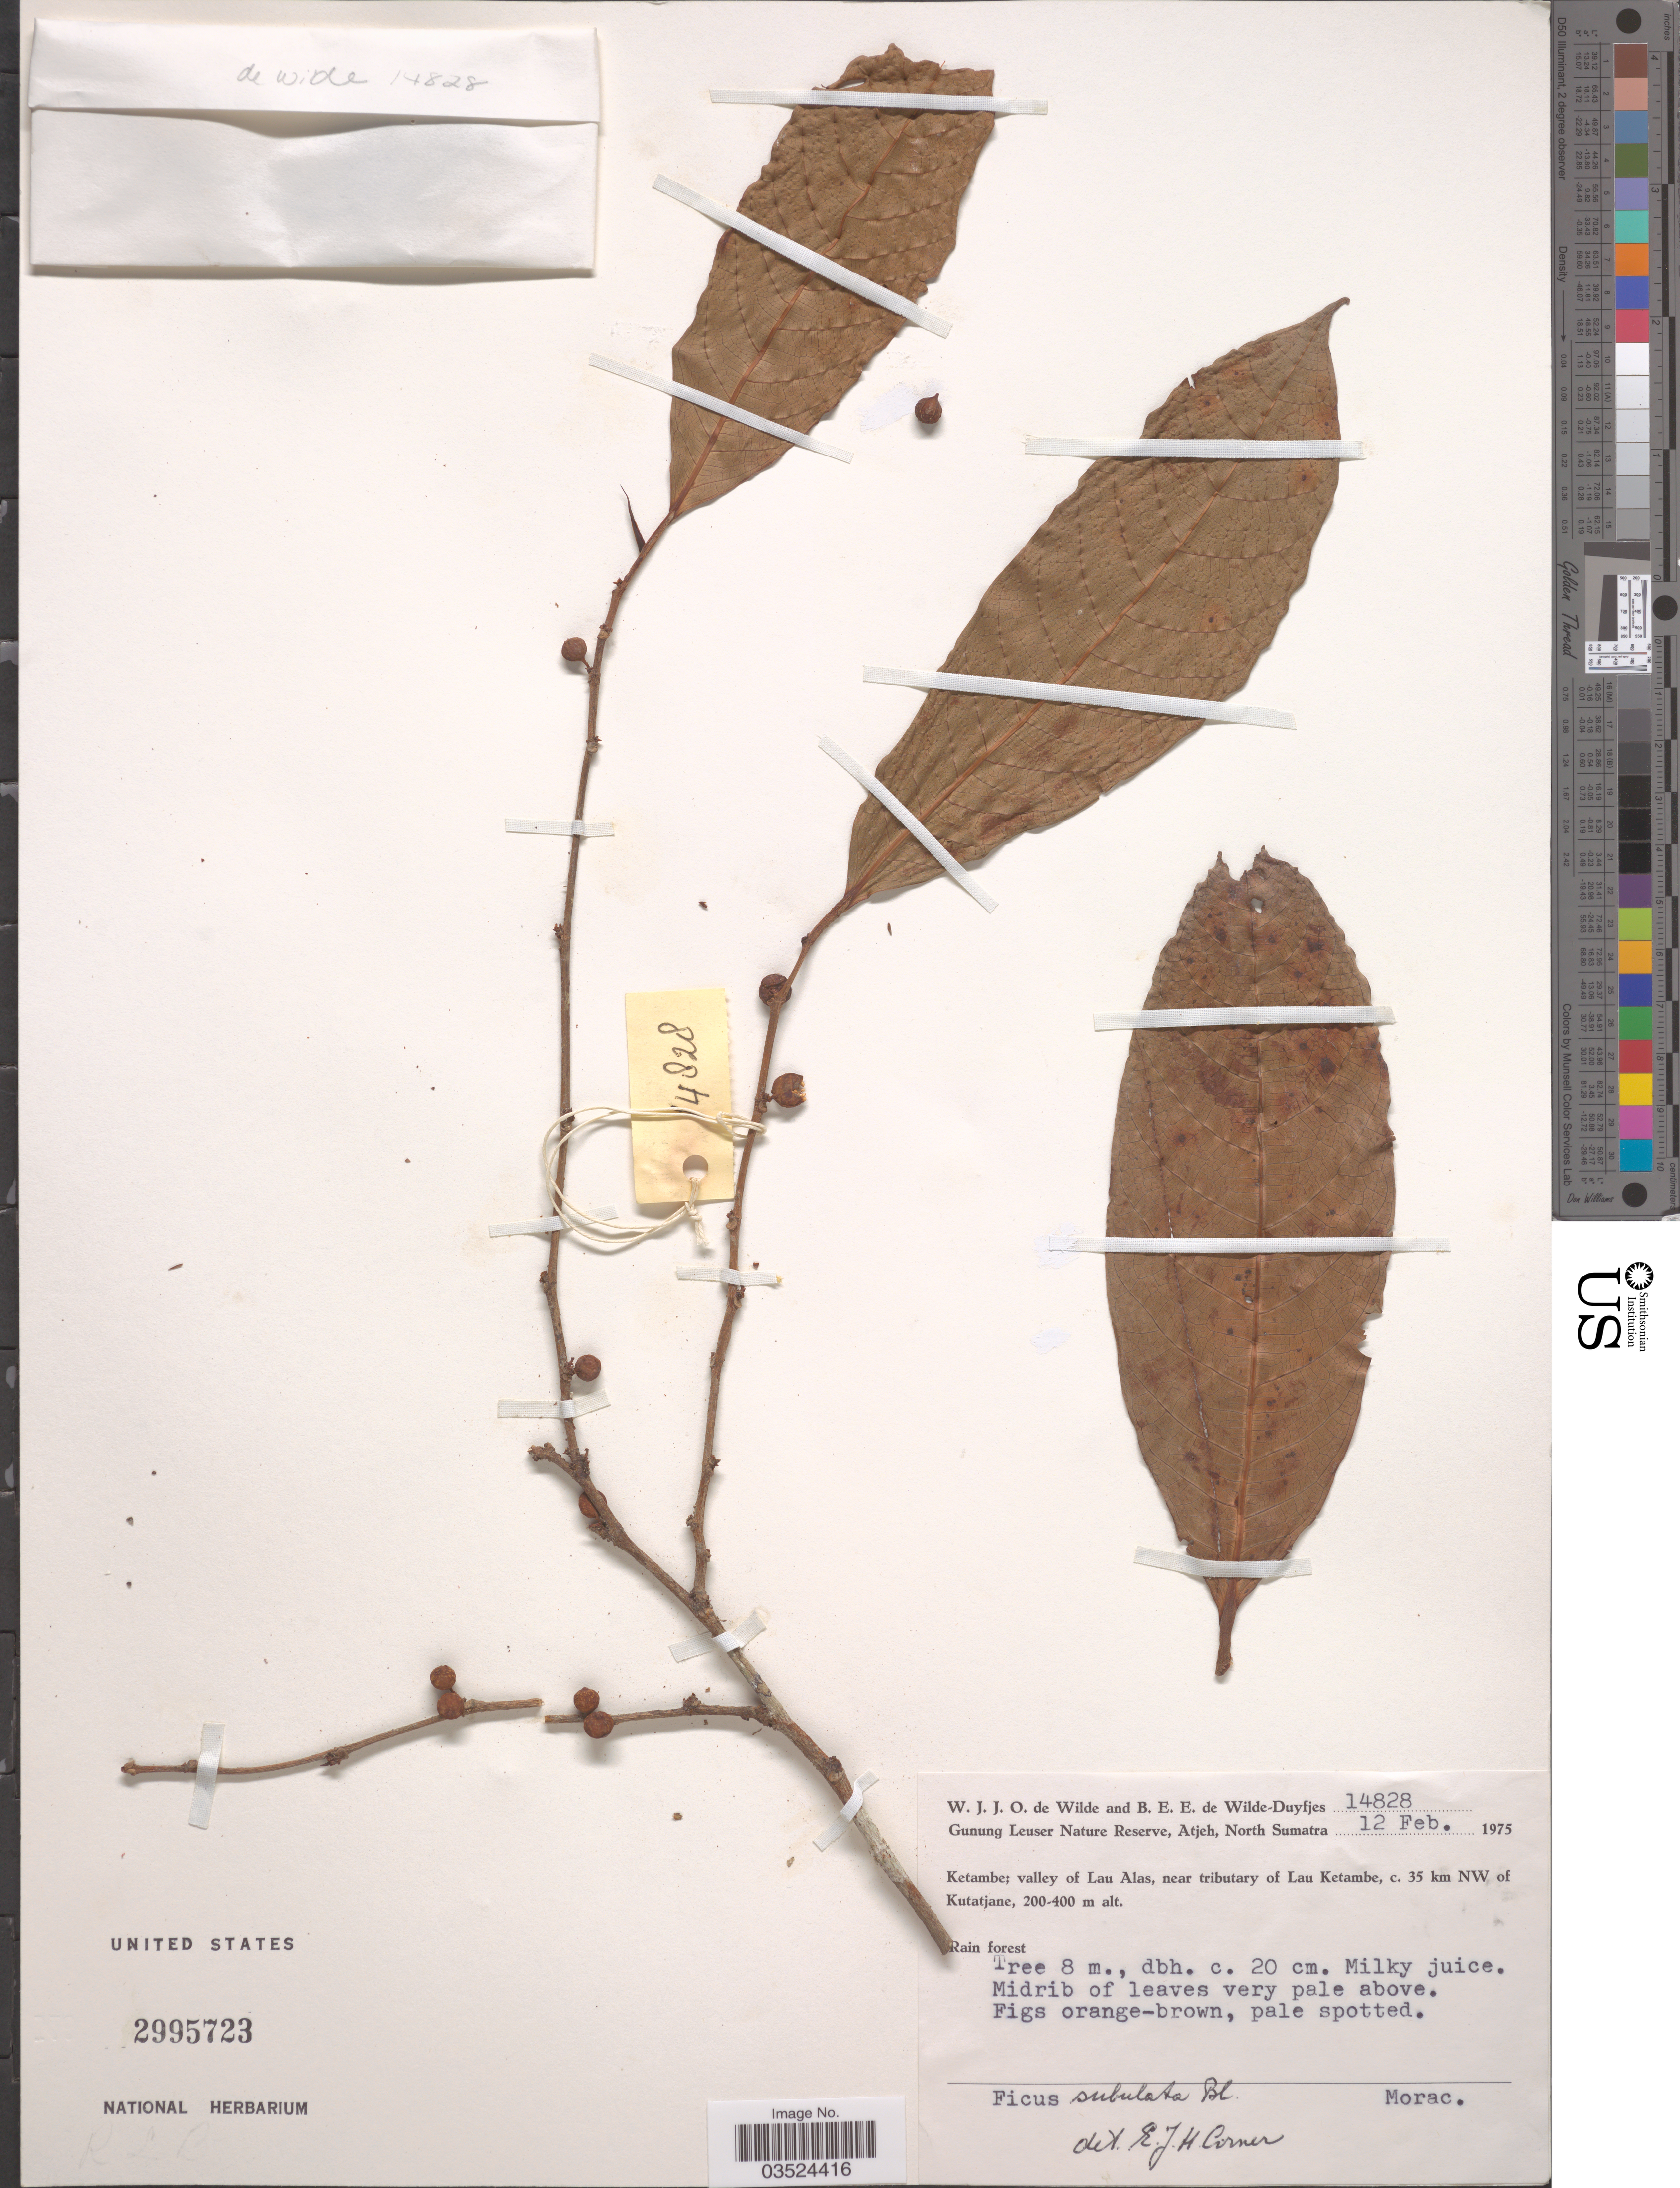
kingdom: Plantae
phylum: Tracheophyta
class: Magnoliopsida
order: Rosales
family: Moraceae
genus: Ficus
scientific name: Ficus subulata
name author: Blume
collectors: W. J. de Wilde & B. E. de Wilde-Duyfjes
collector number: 14828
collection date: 1975-02-12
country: Indonesia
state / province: Sumatra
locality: Gunung Leuser Nature Reserve, Atjeh, North Sumatra. Ketambe; valley of Lau Alas, near tributry of Lau Ketambe, c. 35 km NW of Kutatjane.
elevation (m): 200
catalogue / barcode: US 2995723